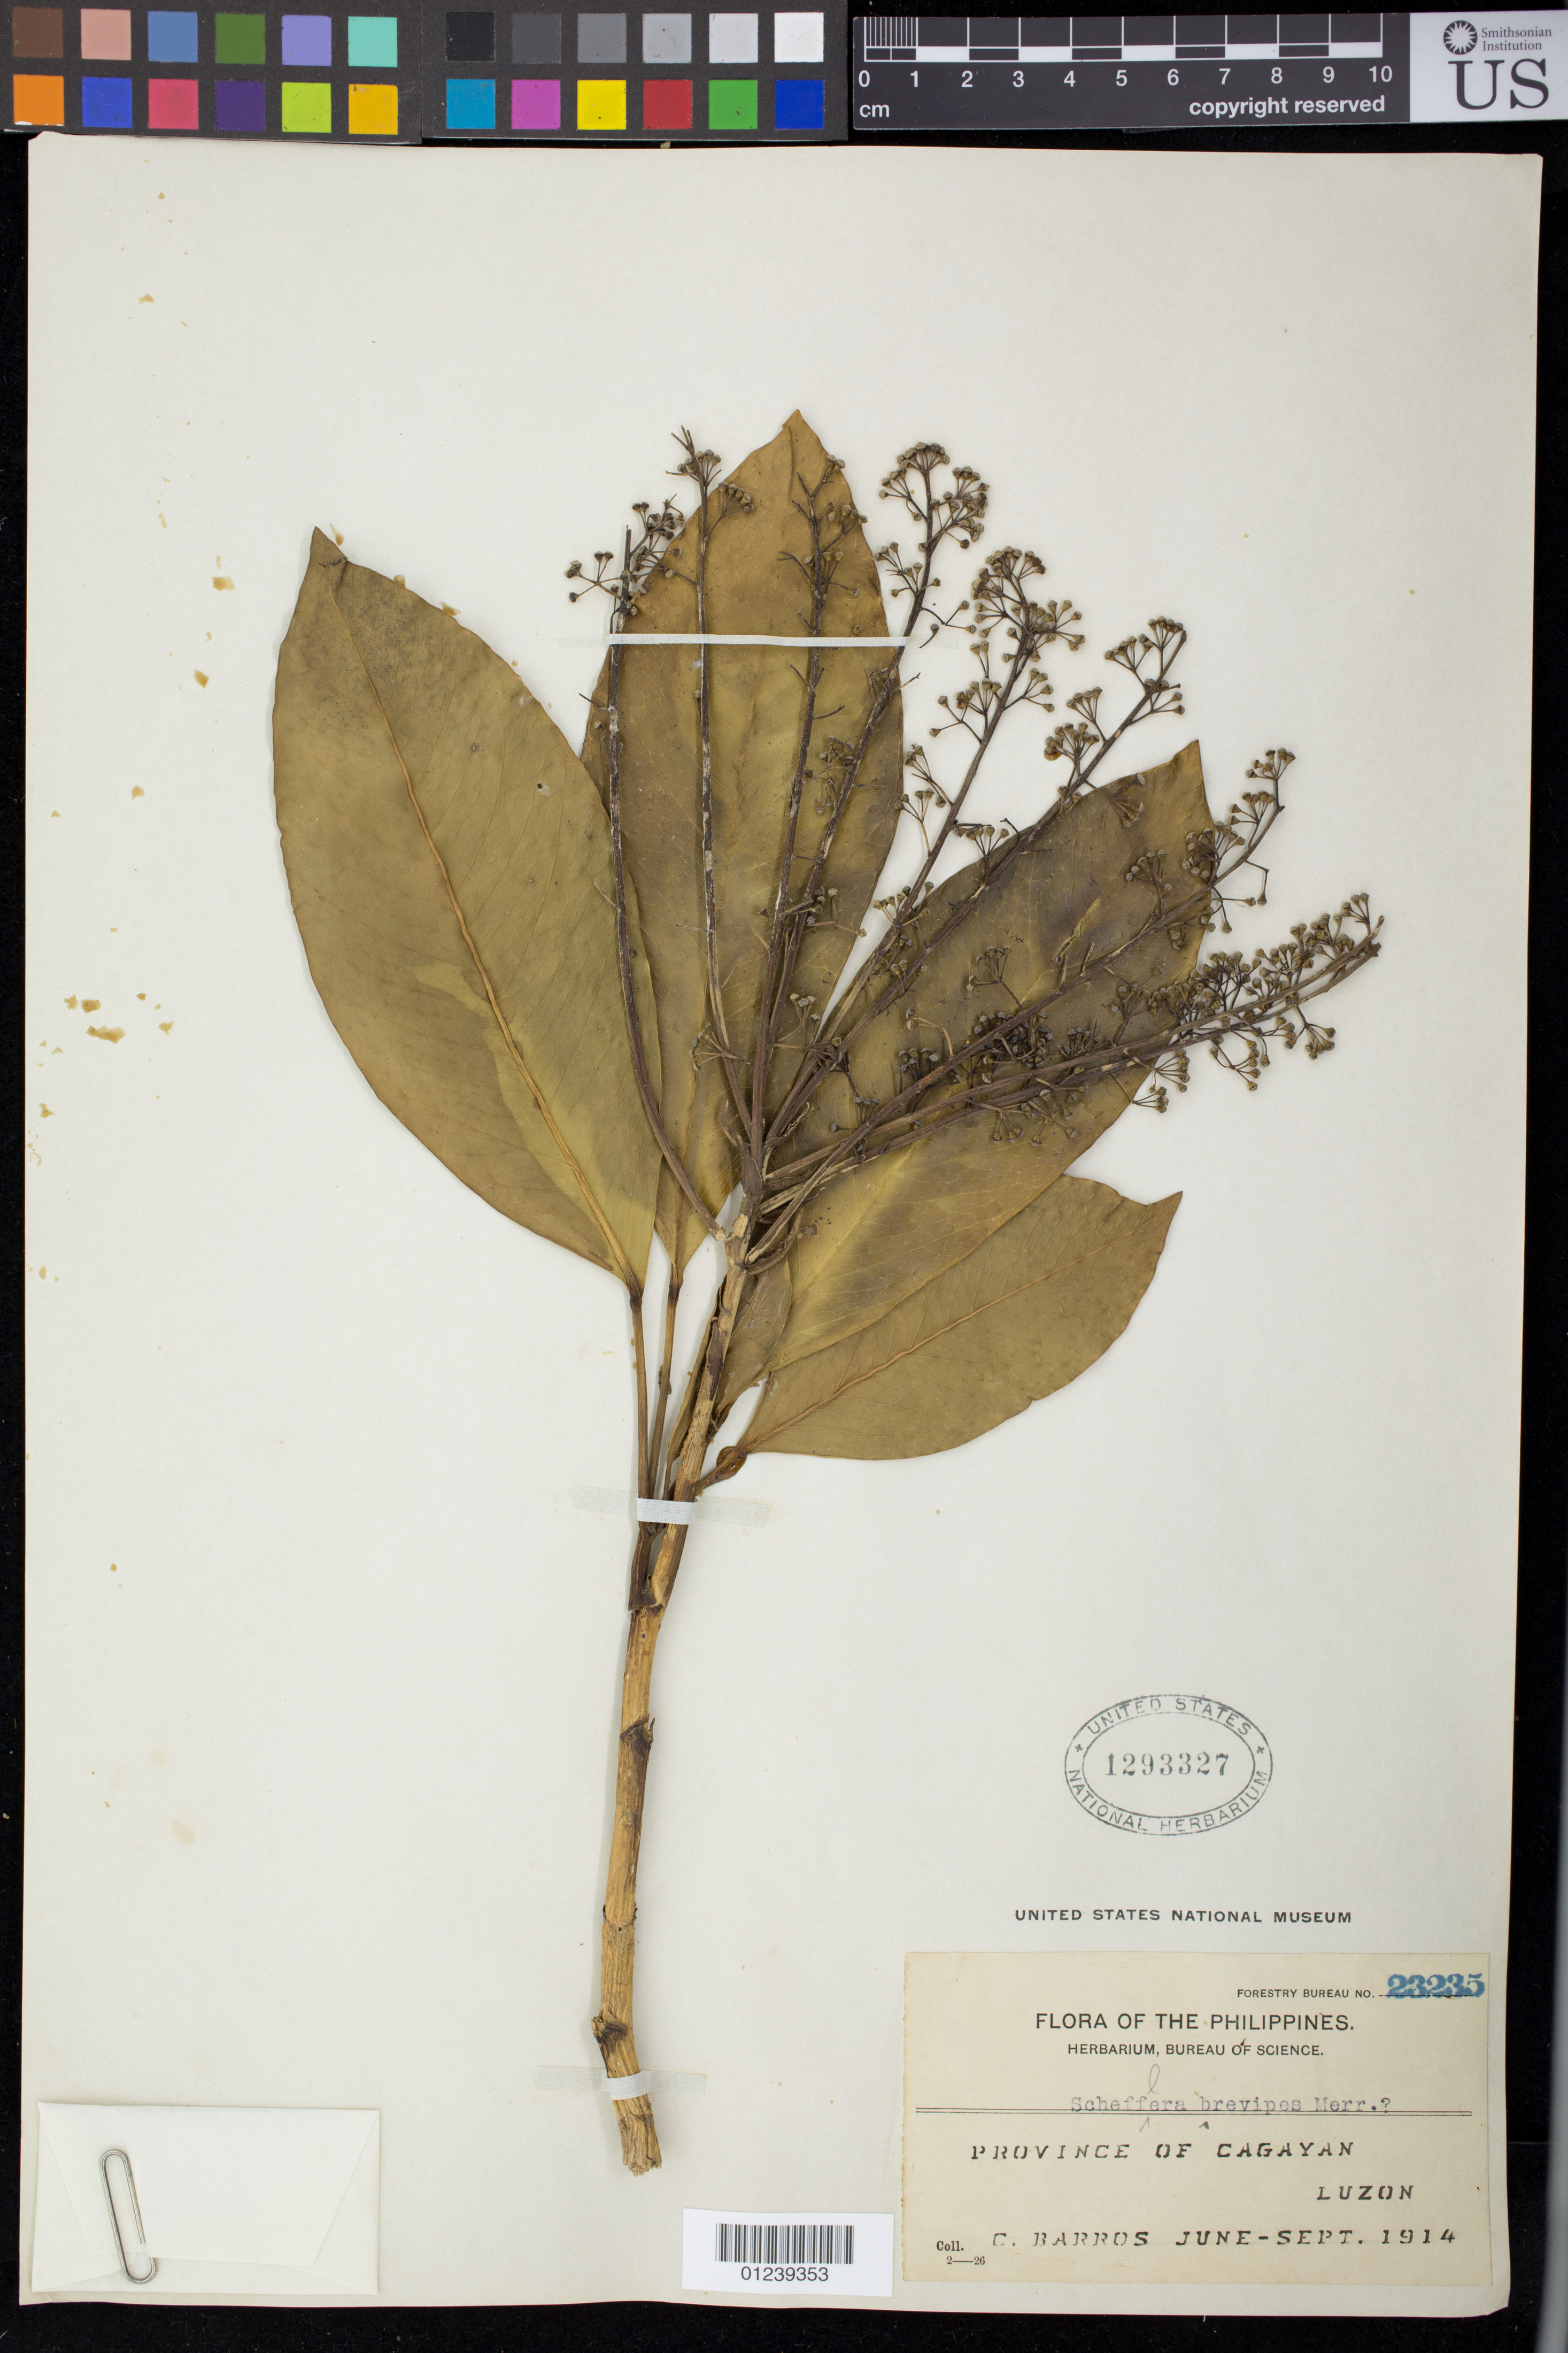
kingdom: Plantae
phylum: Tracheophyta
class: Magnoliopsida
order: Apiales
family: Araliaceae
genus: Schefflera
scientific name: Schefflera brevipes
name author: Merr.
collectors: C. Barros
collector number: For. Bur. 23235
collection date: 1914-06/1914-09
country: Philippines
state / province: Cagayan Valley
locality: Cagayan, Luzon.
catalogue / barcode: US 1293327